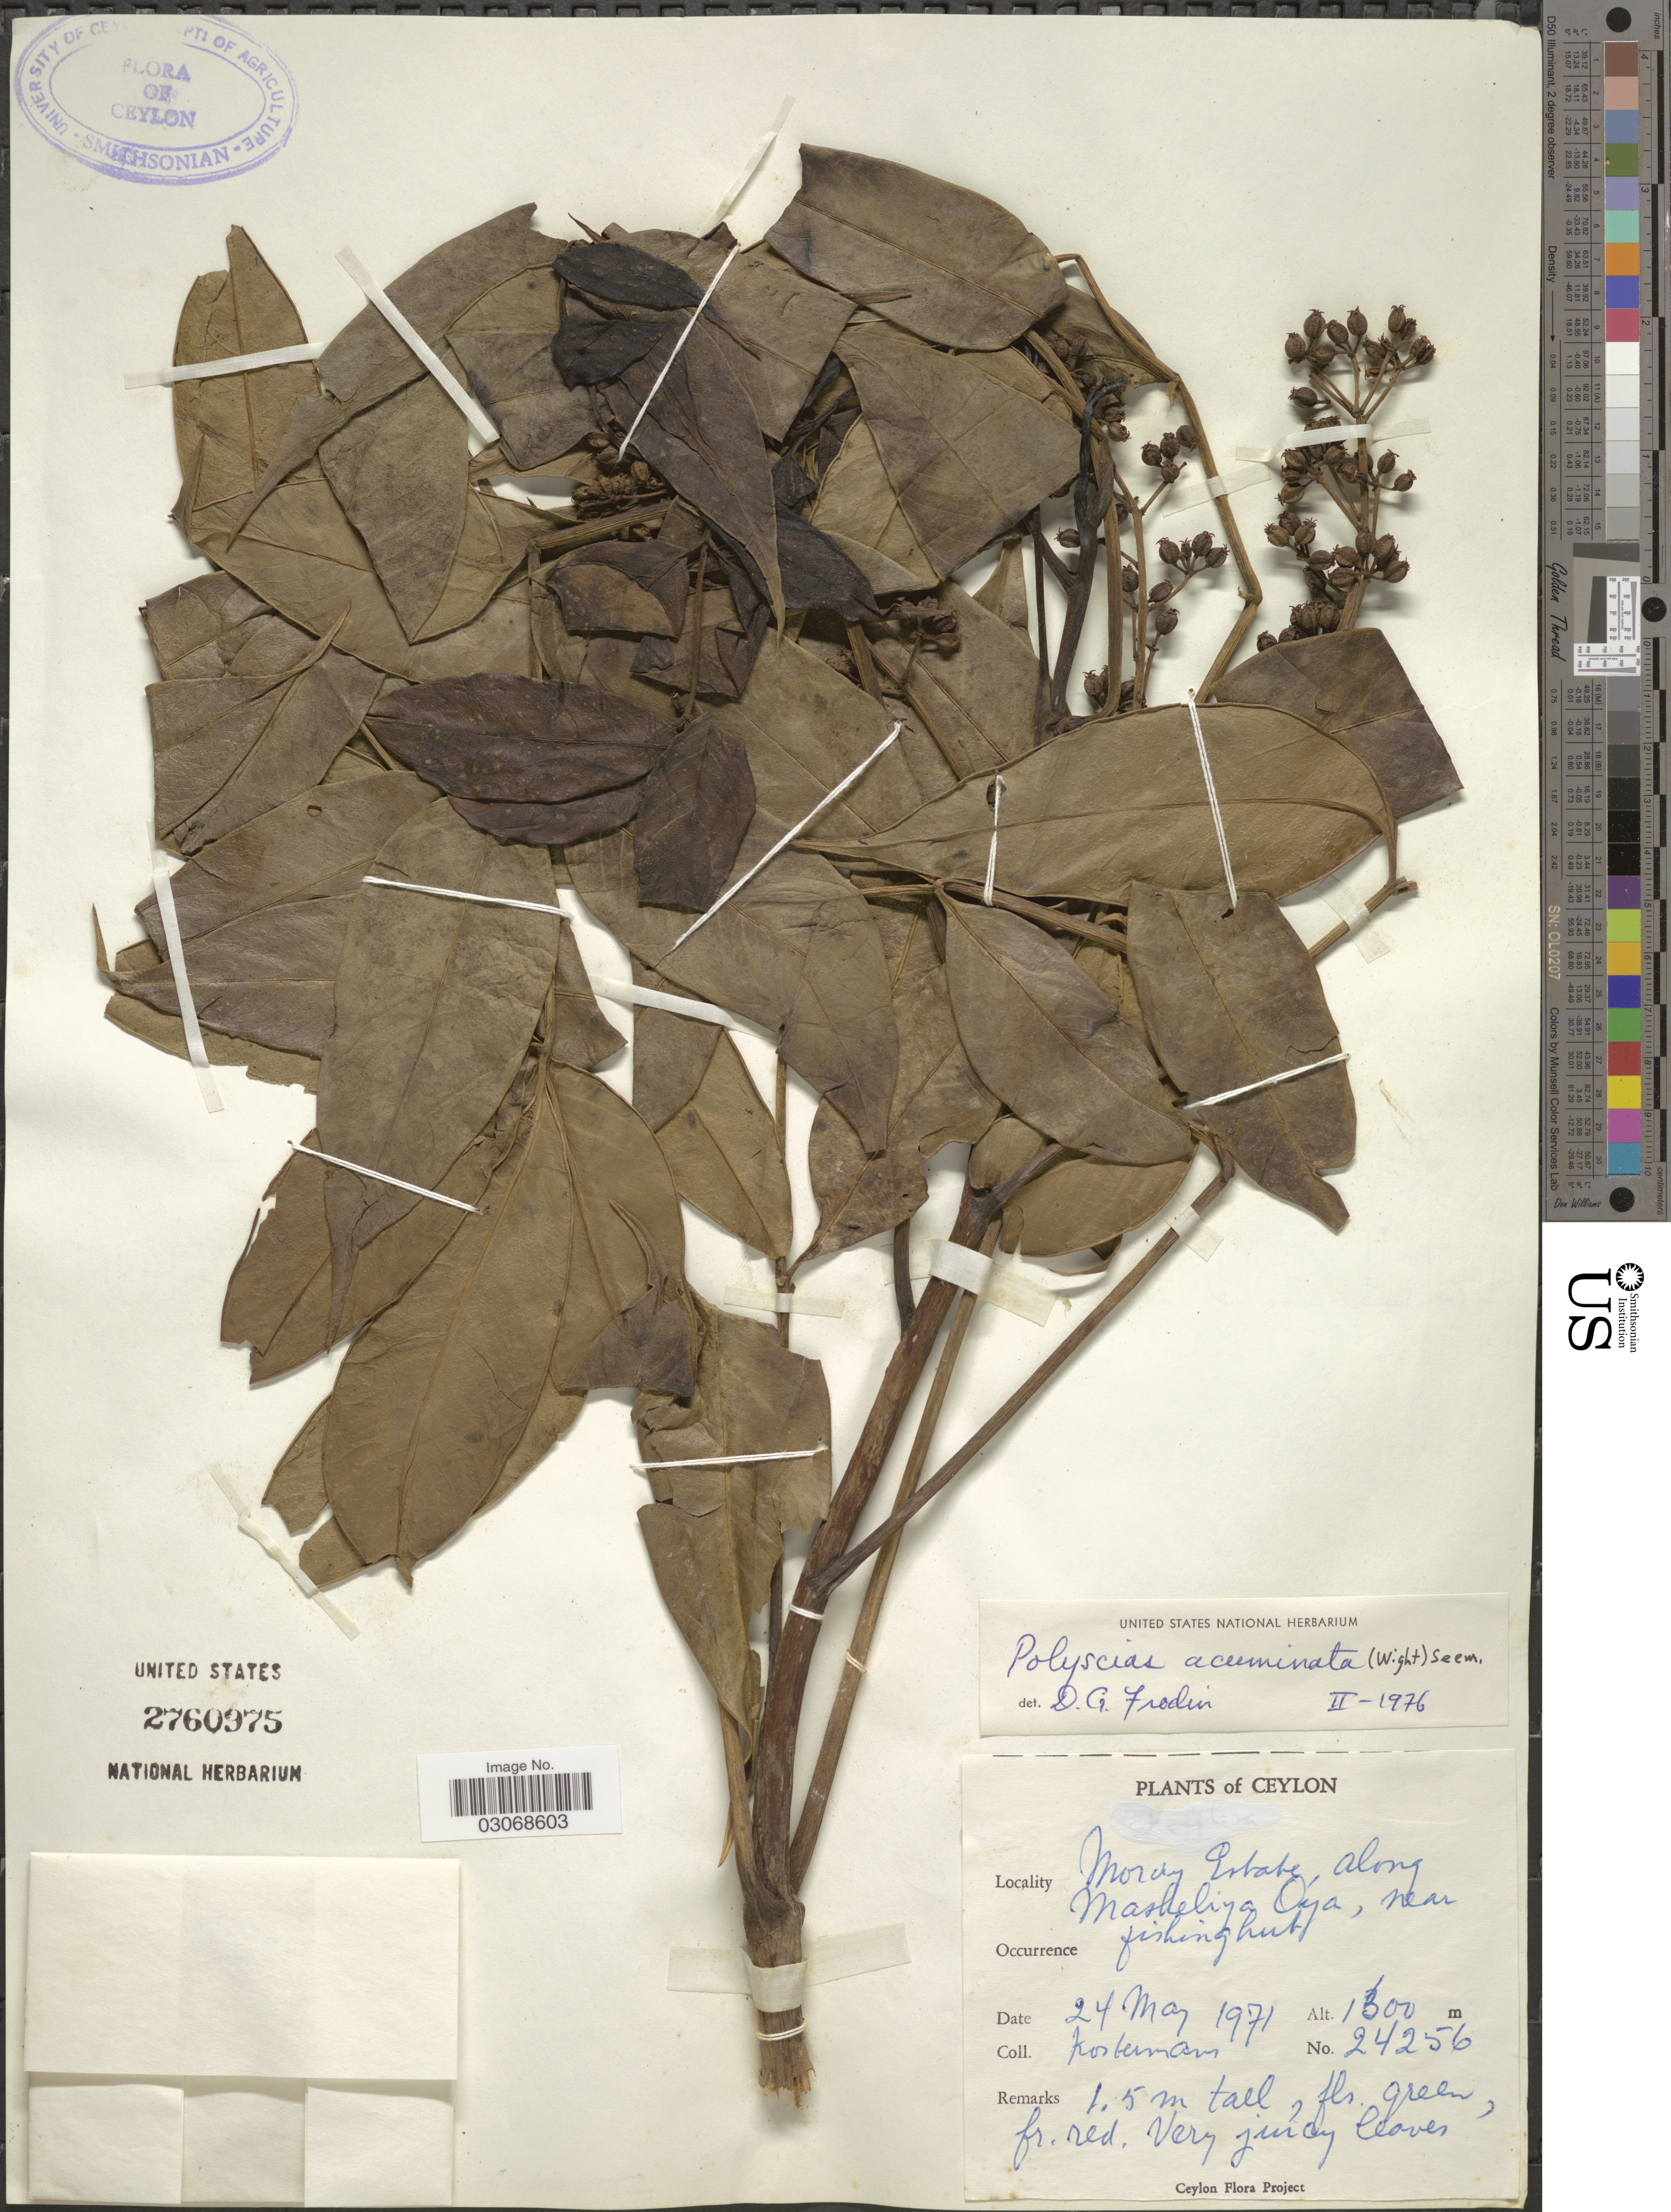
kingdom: Plantae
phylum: Tracheophyta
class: Magnoliopsida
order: Apiales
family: Araliaceae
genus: Polyscias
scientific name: Polyscias acuminata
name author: (Wight) Seem.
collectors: Kostermans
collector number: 24256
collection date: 1971-05-24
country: Sri Lanka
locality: Ceylon, Moray Estate, along Maskeliya Oya, near fishing hut.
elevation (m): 1600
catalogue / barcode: US 2760975